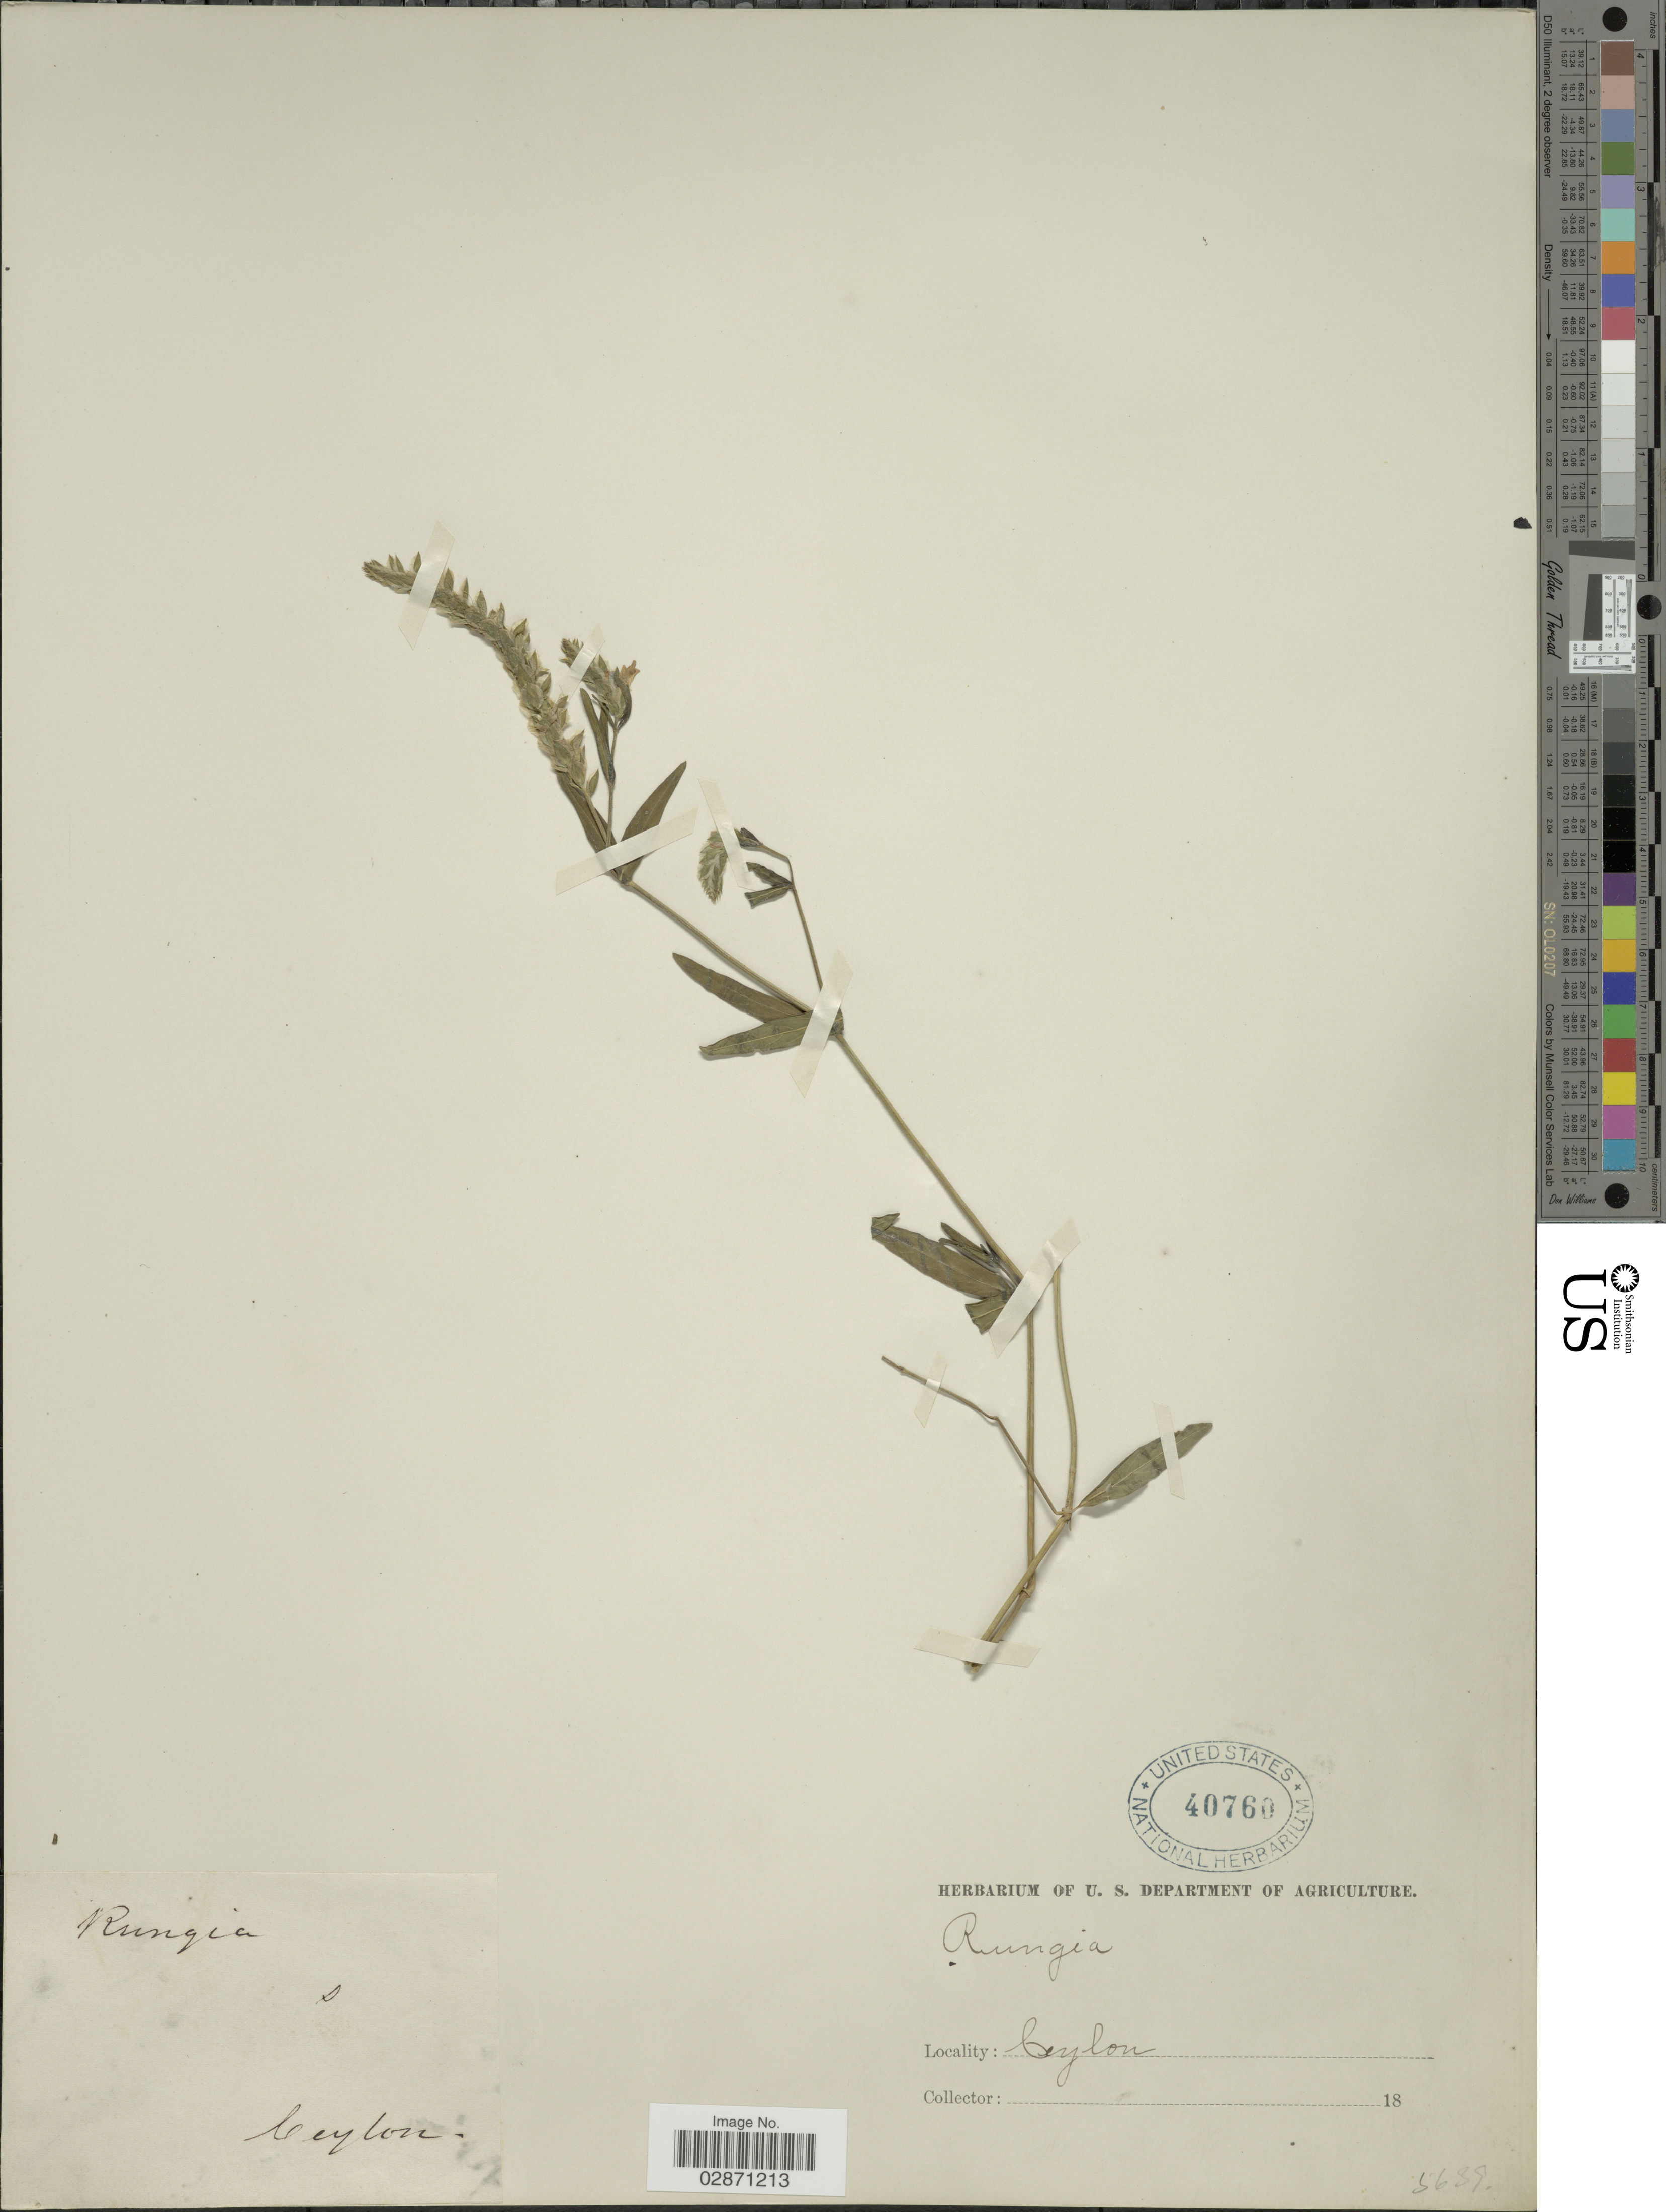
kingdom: Plantae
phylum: Tracheophyta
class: Magnoliopsida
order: Lamiales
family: Acanthaceae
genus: Rungia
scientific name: Rungia sp.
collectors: ex herb. U. S. Department of Agriculture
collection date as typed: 18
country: Sri Lanka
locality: Ceylon.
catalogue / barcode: US 40760